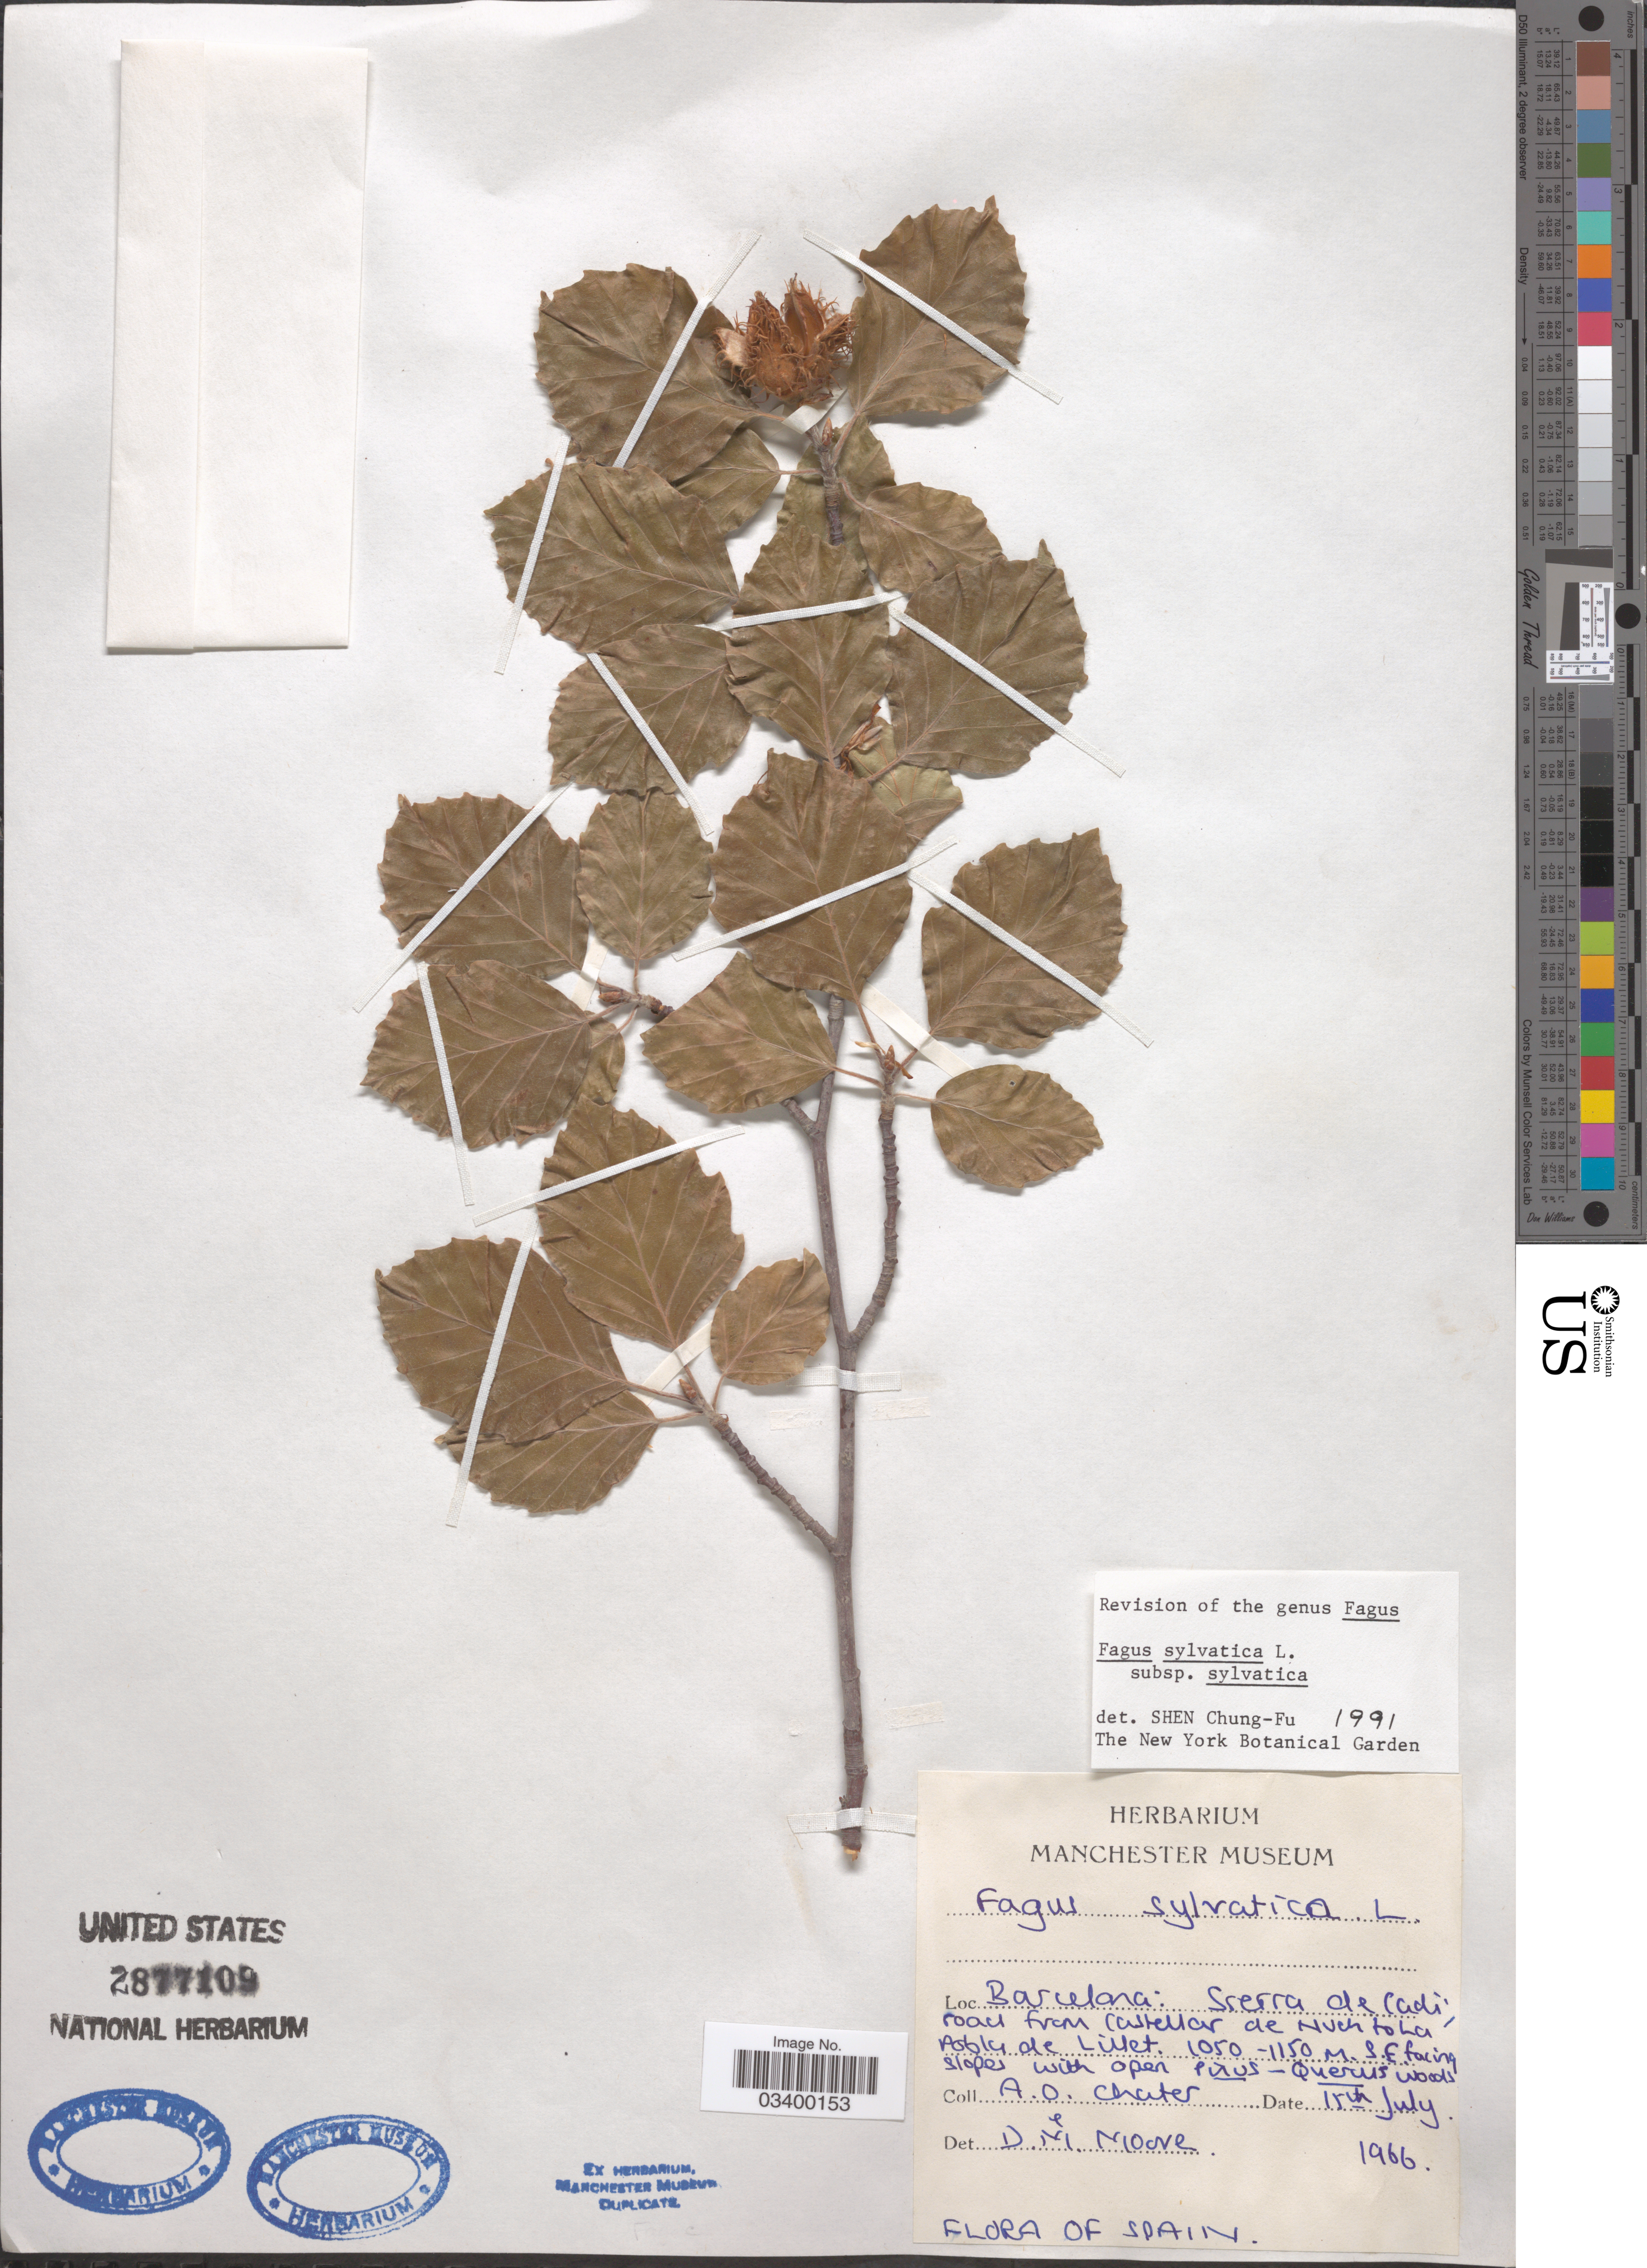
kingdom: Plantae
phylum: Tracheophyta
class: Magnoliopsida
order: Fagales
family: Fagaceae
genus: Fagus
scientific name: Fagus sylvatica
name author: L.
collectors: A. O. Chater & D. Moore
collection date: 1966-07-15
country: Spain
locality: Barcelona: Sierra de Cadi; road from Castellar de Nuch to La Pobla de Lillet.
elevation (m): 1050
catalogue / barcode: US 2877109